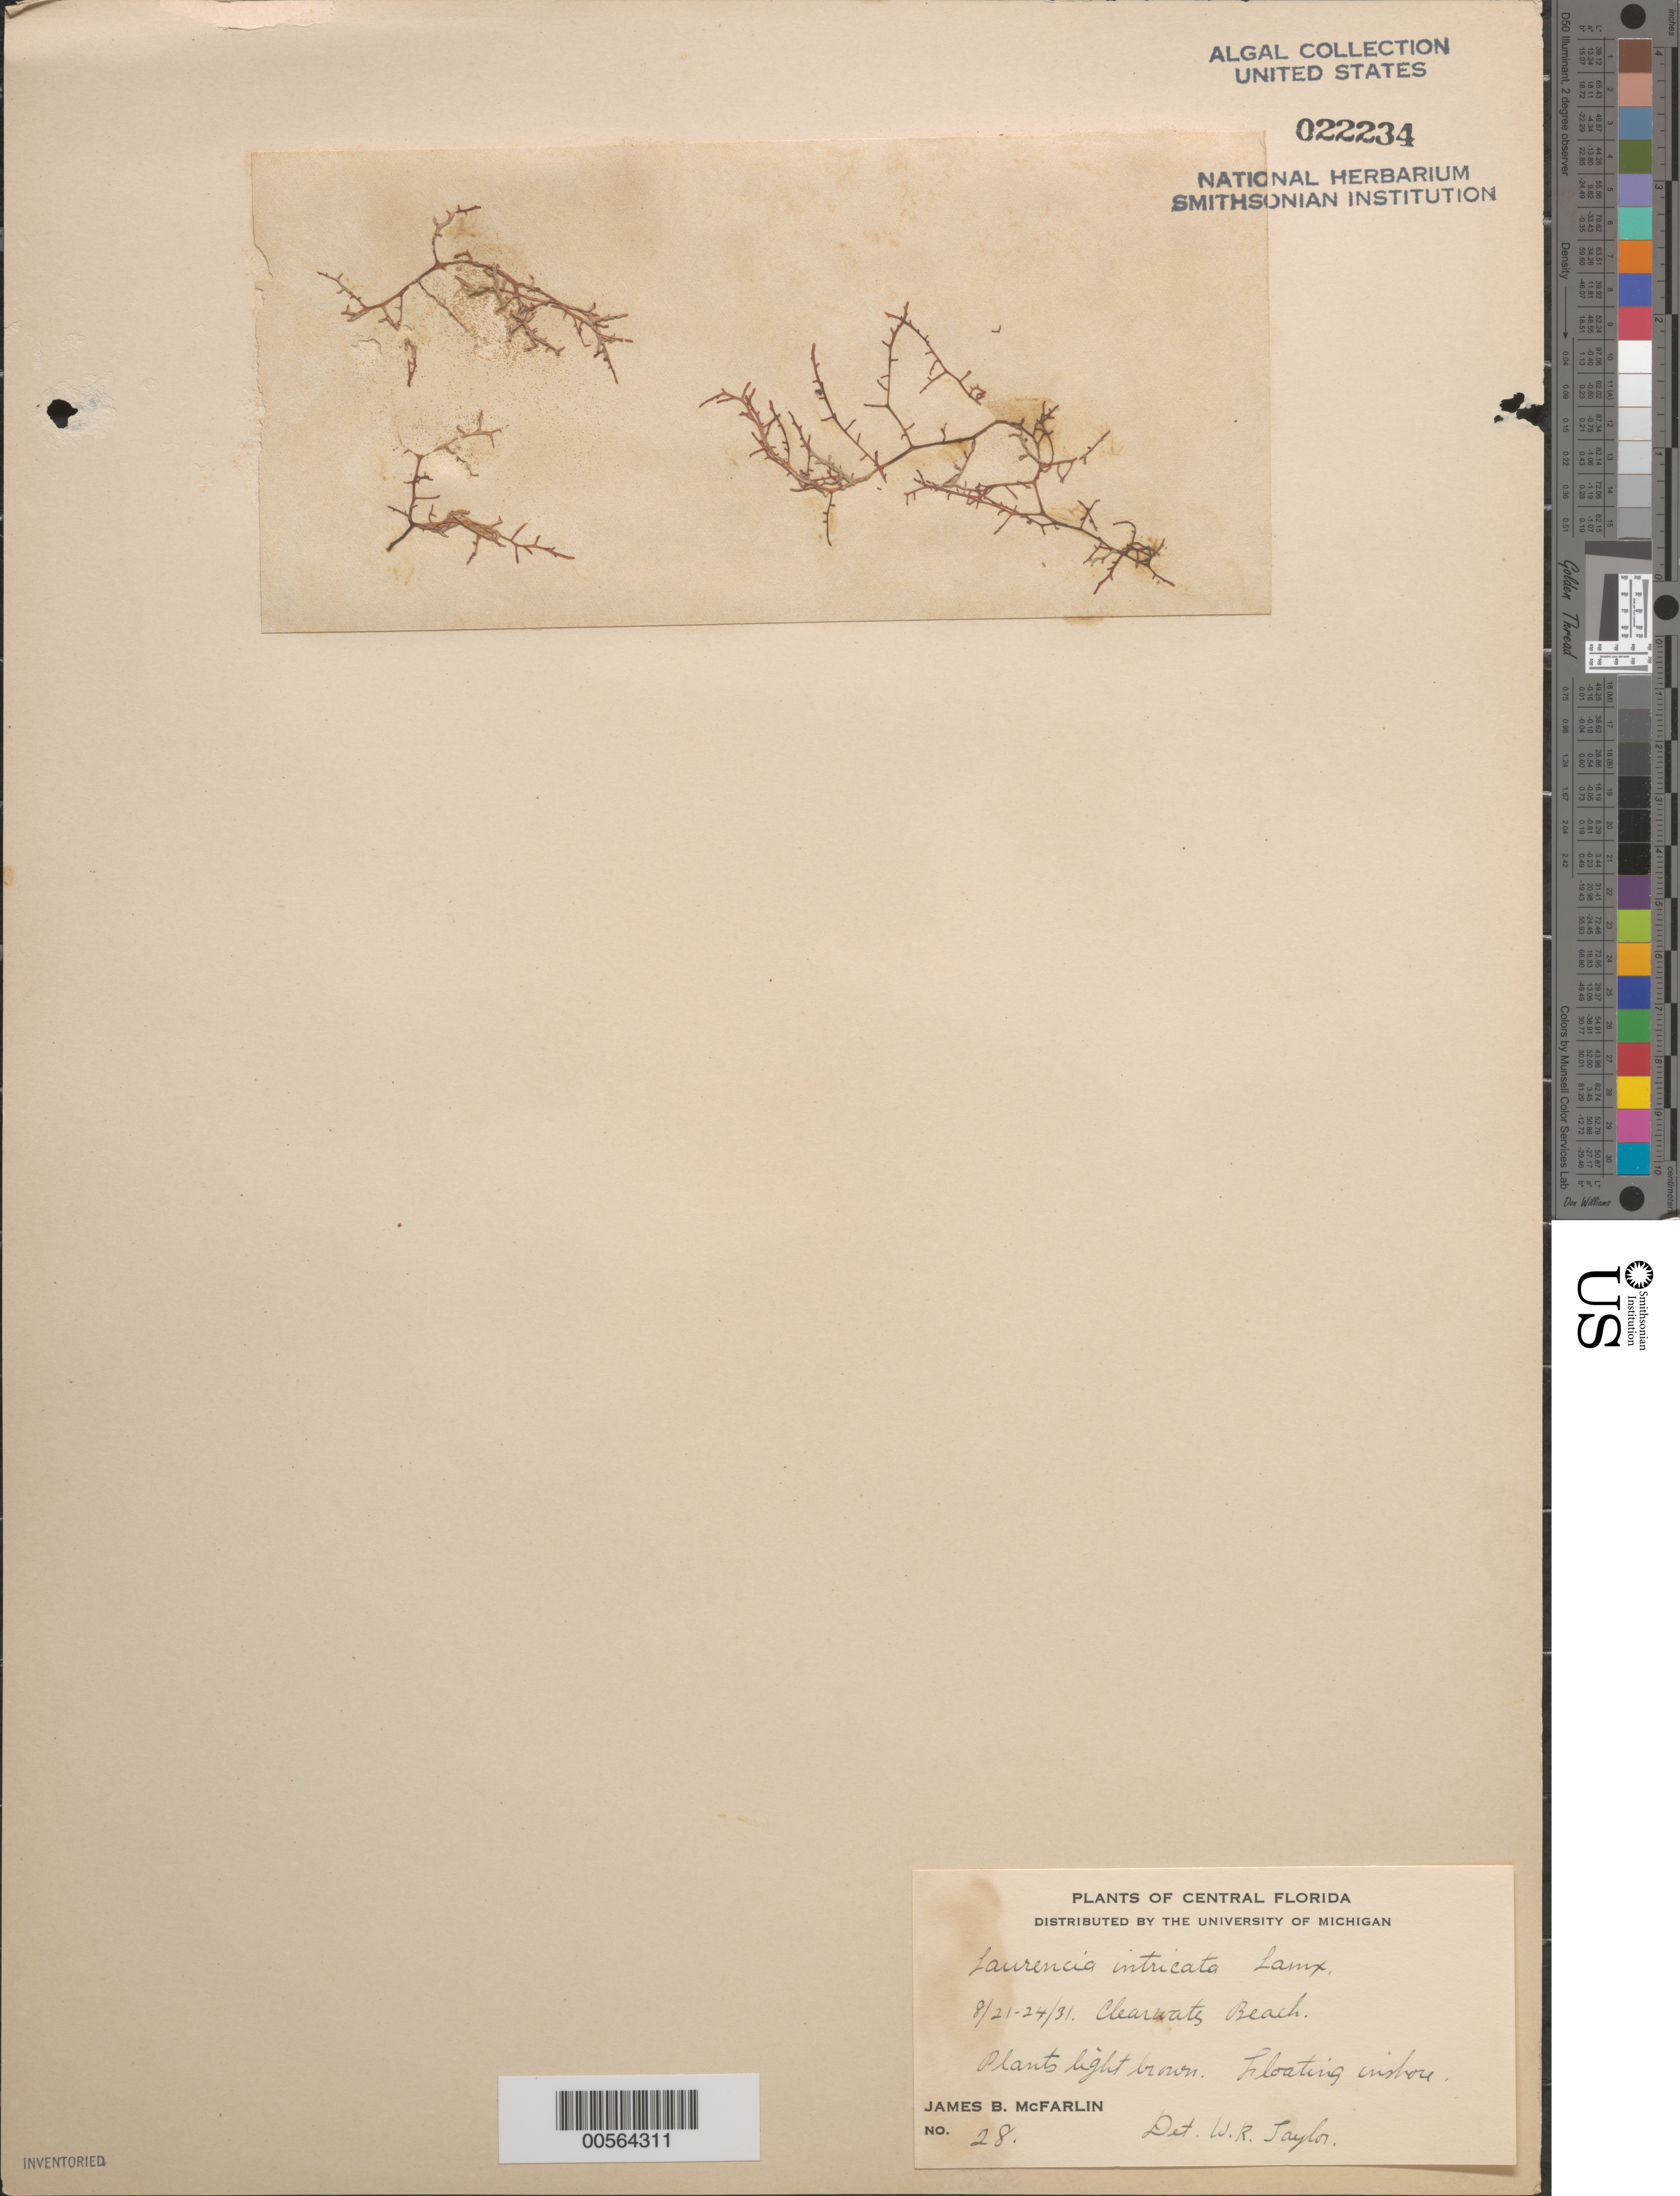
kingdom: Plantae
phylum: Rhodophyta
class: Florideophyceae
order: Ceramiales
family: Rhodomelaceae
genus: Laurencia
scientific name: Laurencia intricata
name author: J.V.Lamouroux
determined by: Taylor, William R.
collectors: J. McFarlin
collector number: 28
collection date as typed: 21 Aug 1931 TO 24 Aug 1931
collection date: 1931-08-21/1931-08-24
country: United States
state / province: Florida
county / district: Pinellas County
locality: Clearwater Beach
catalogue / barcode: US 22234